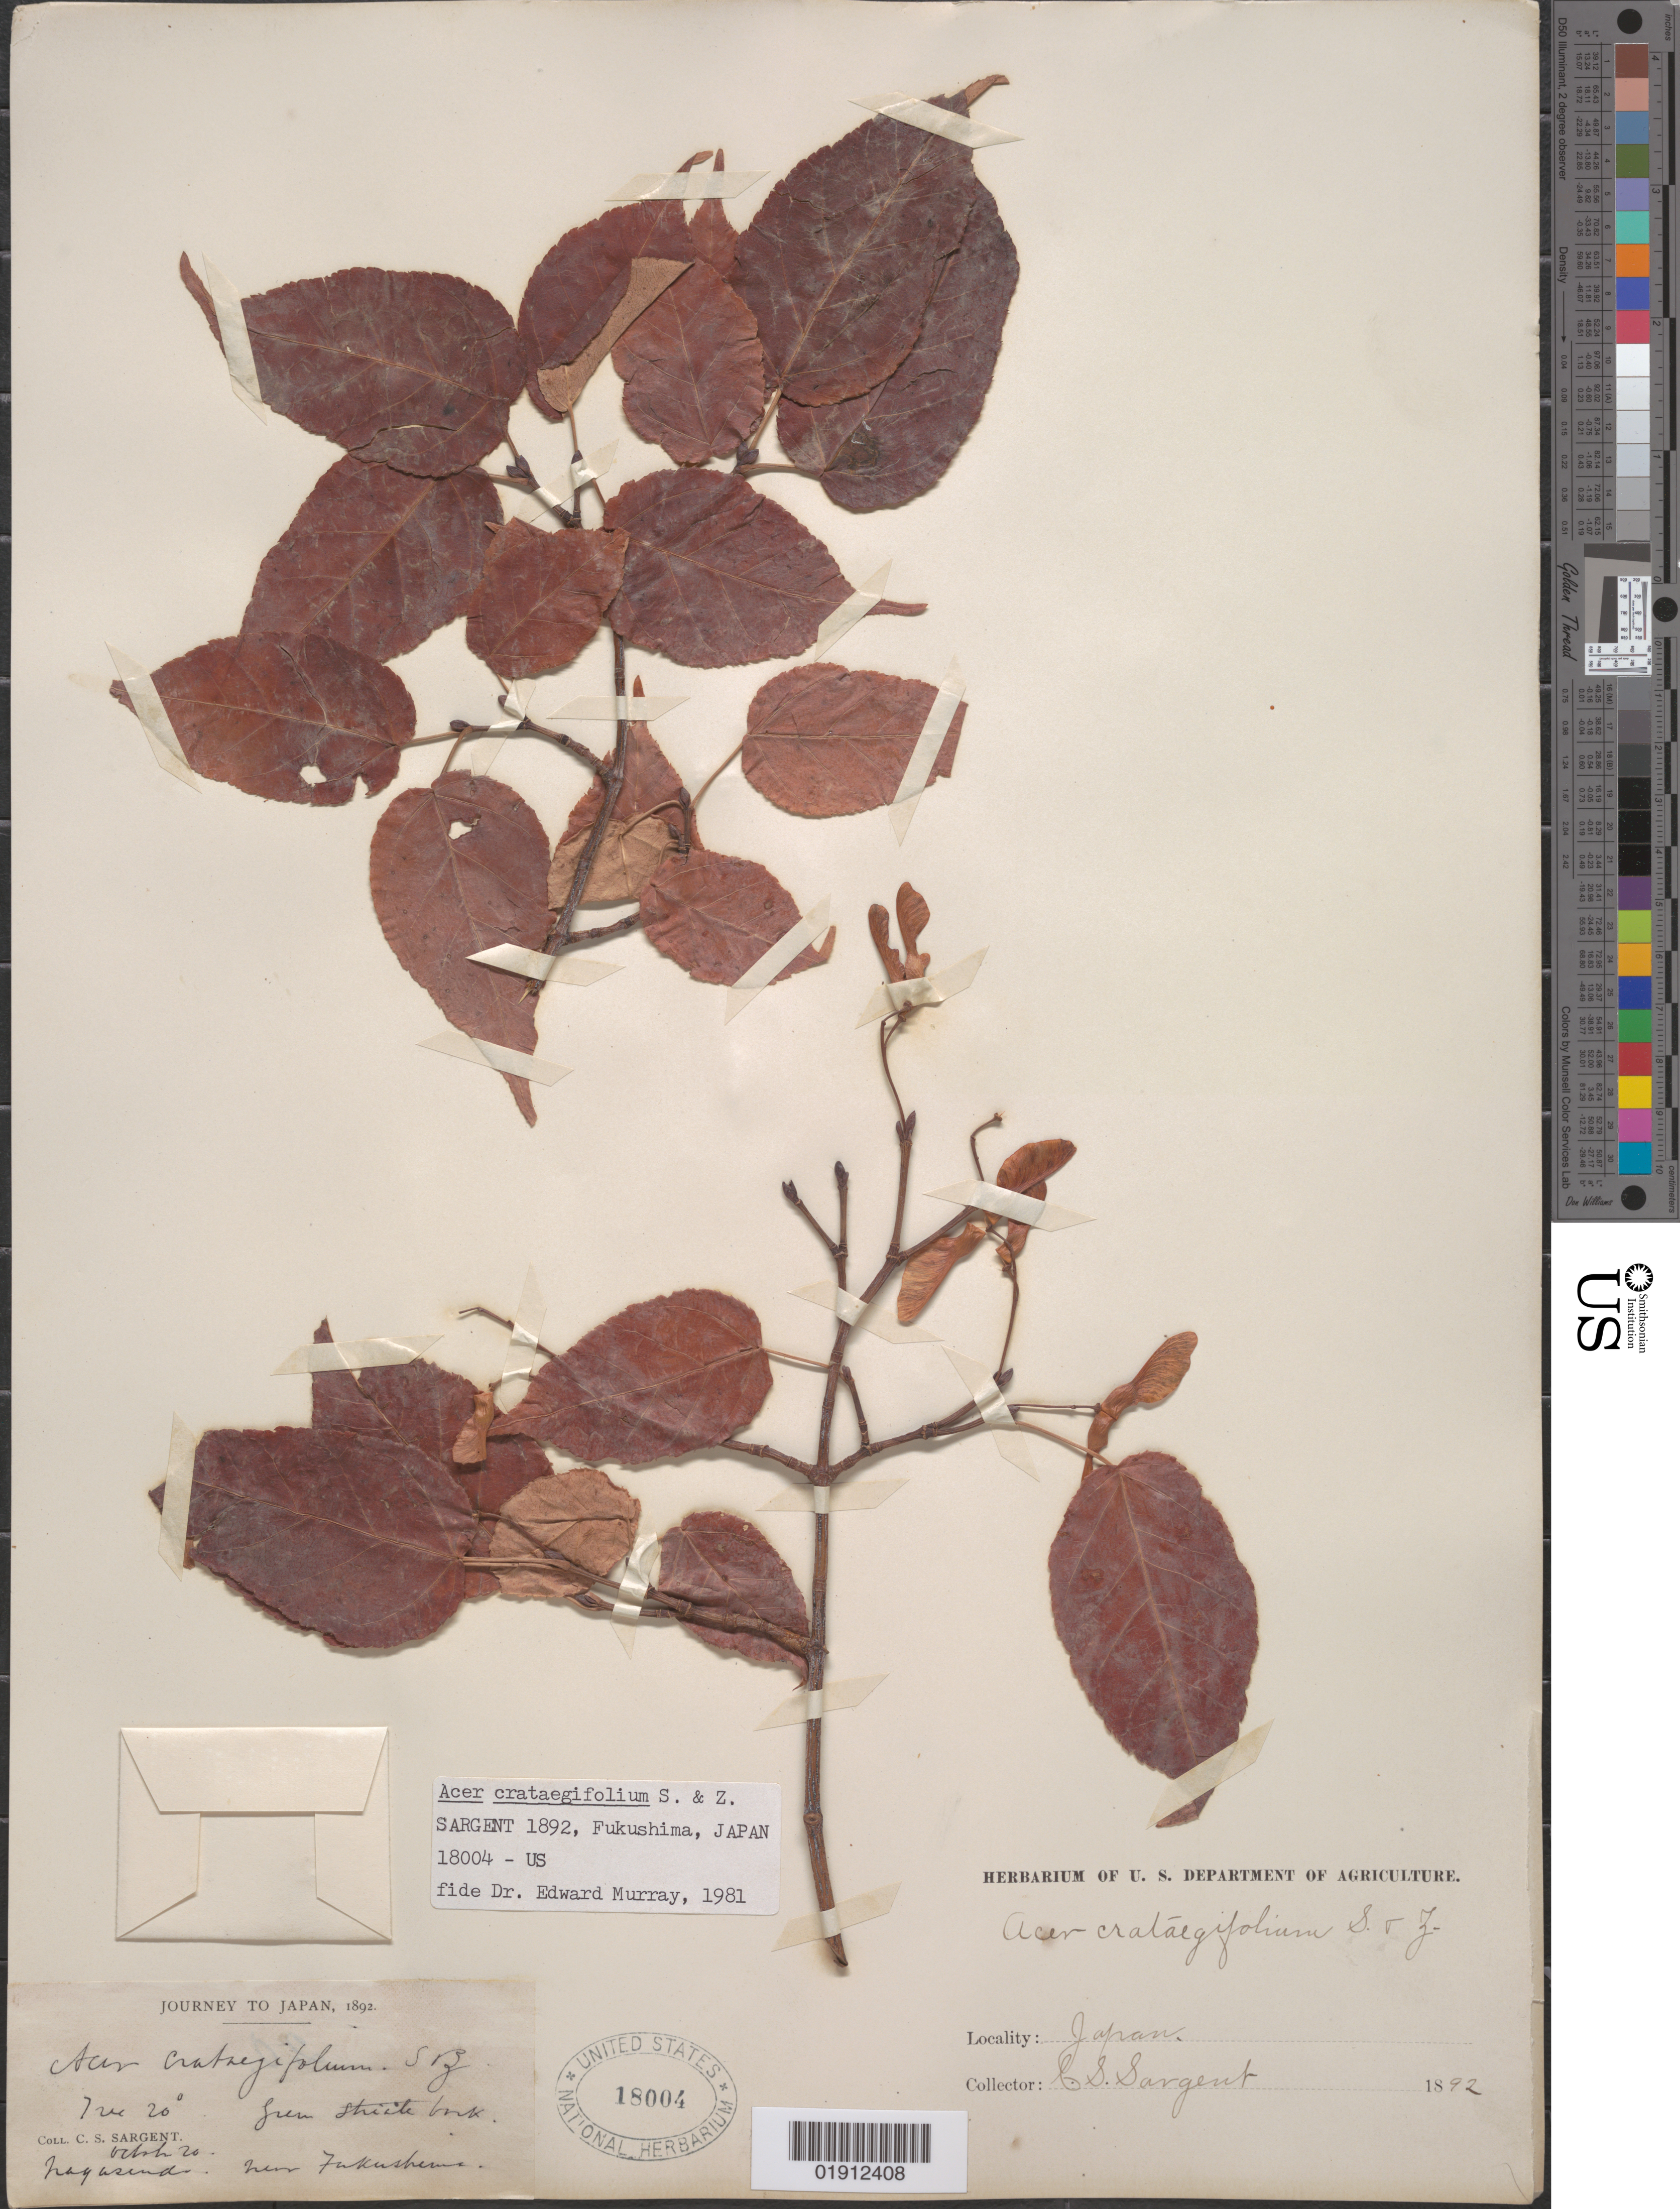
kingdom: Plantae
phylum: Tracheophyta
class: Magnoliopsida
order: Sapindales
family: Sapindaceae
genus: Acer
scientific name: Acer crataegifolium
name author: Siebold & Zucc.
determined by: Murray, Edward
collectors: C. S. Sargent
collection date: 1892-10-20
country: Japan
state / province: Hukusima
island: Honshu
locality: Nagasendo [?], near Fukushima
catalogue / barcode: US 18004